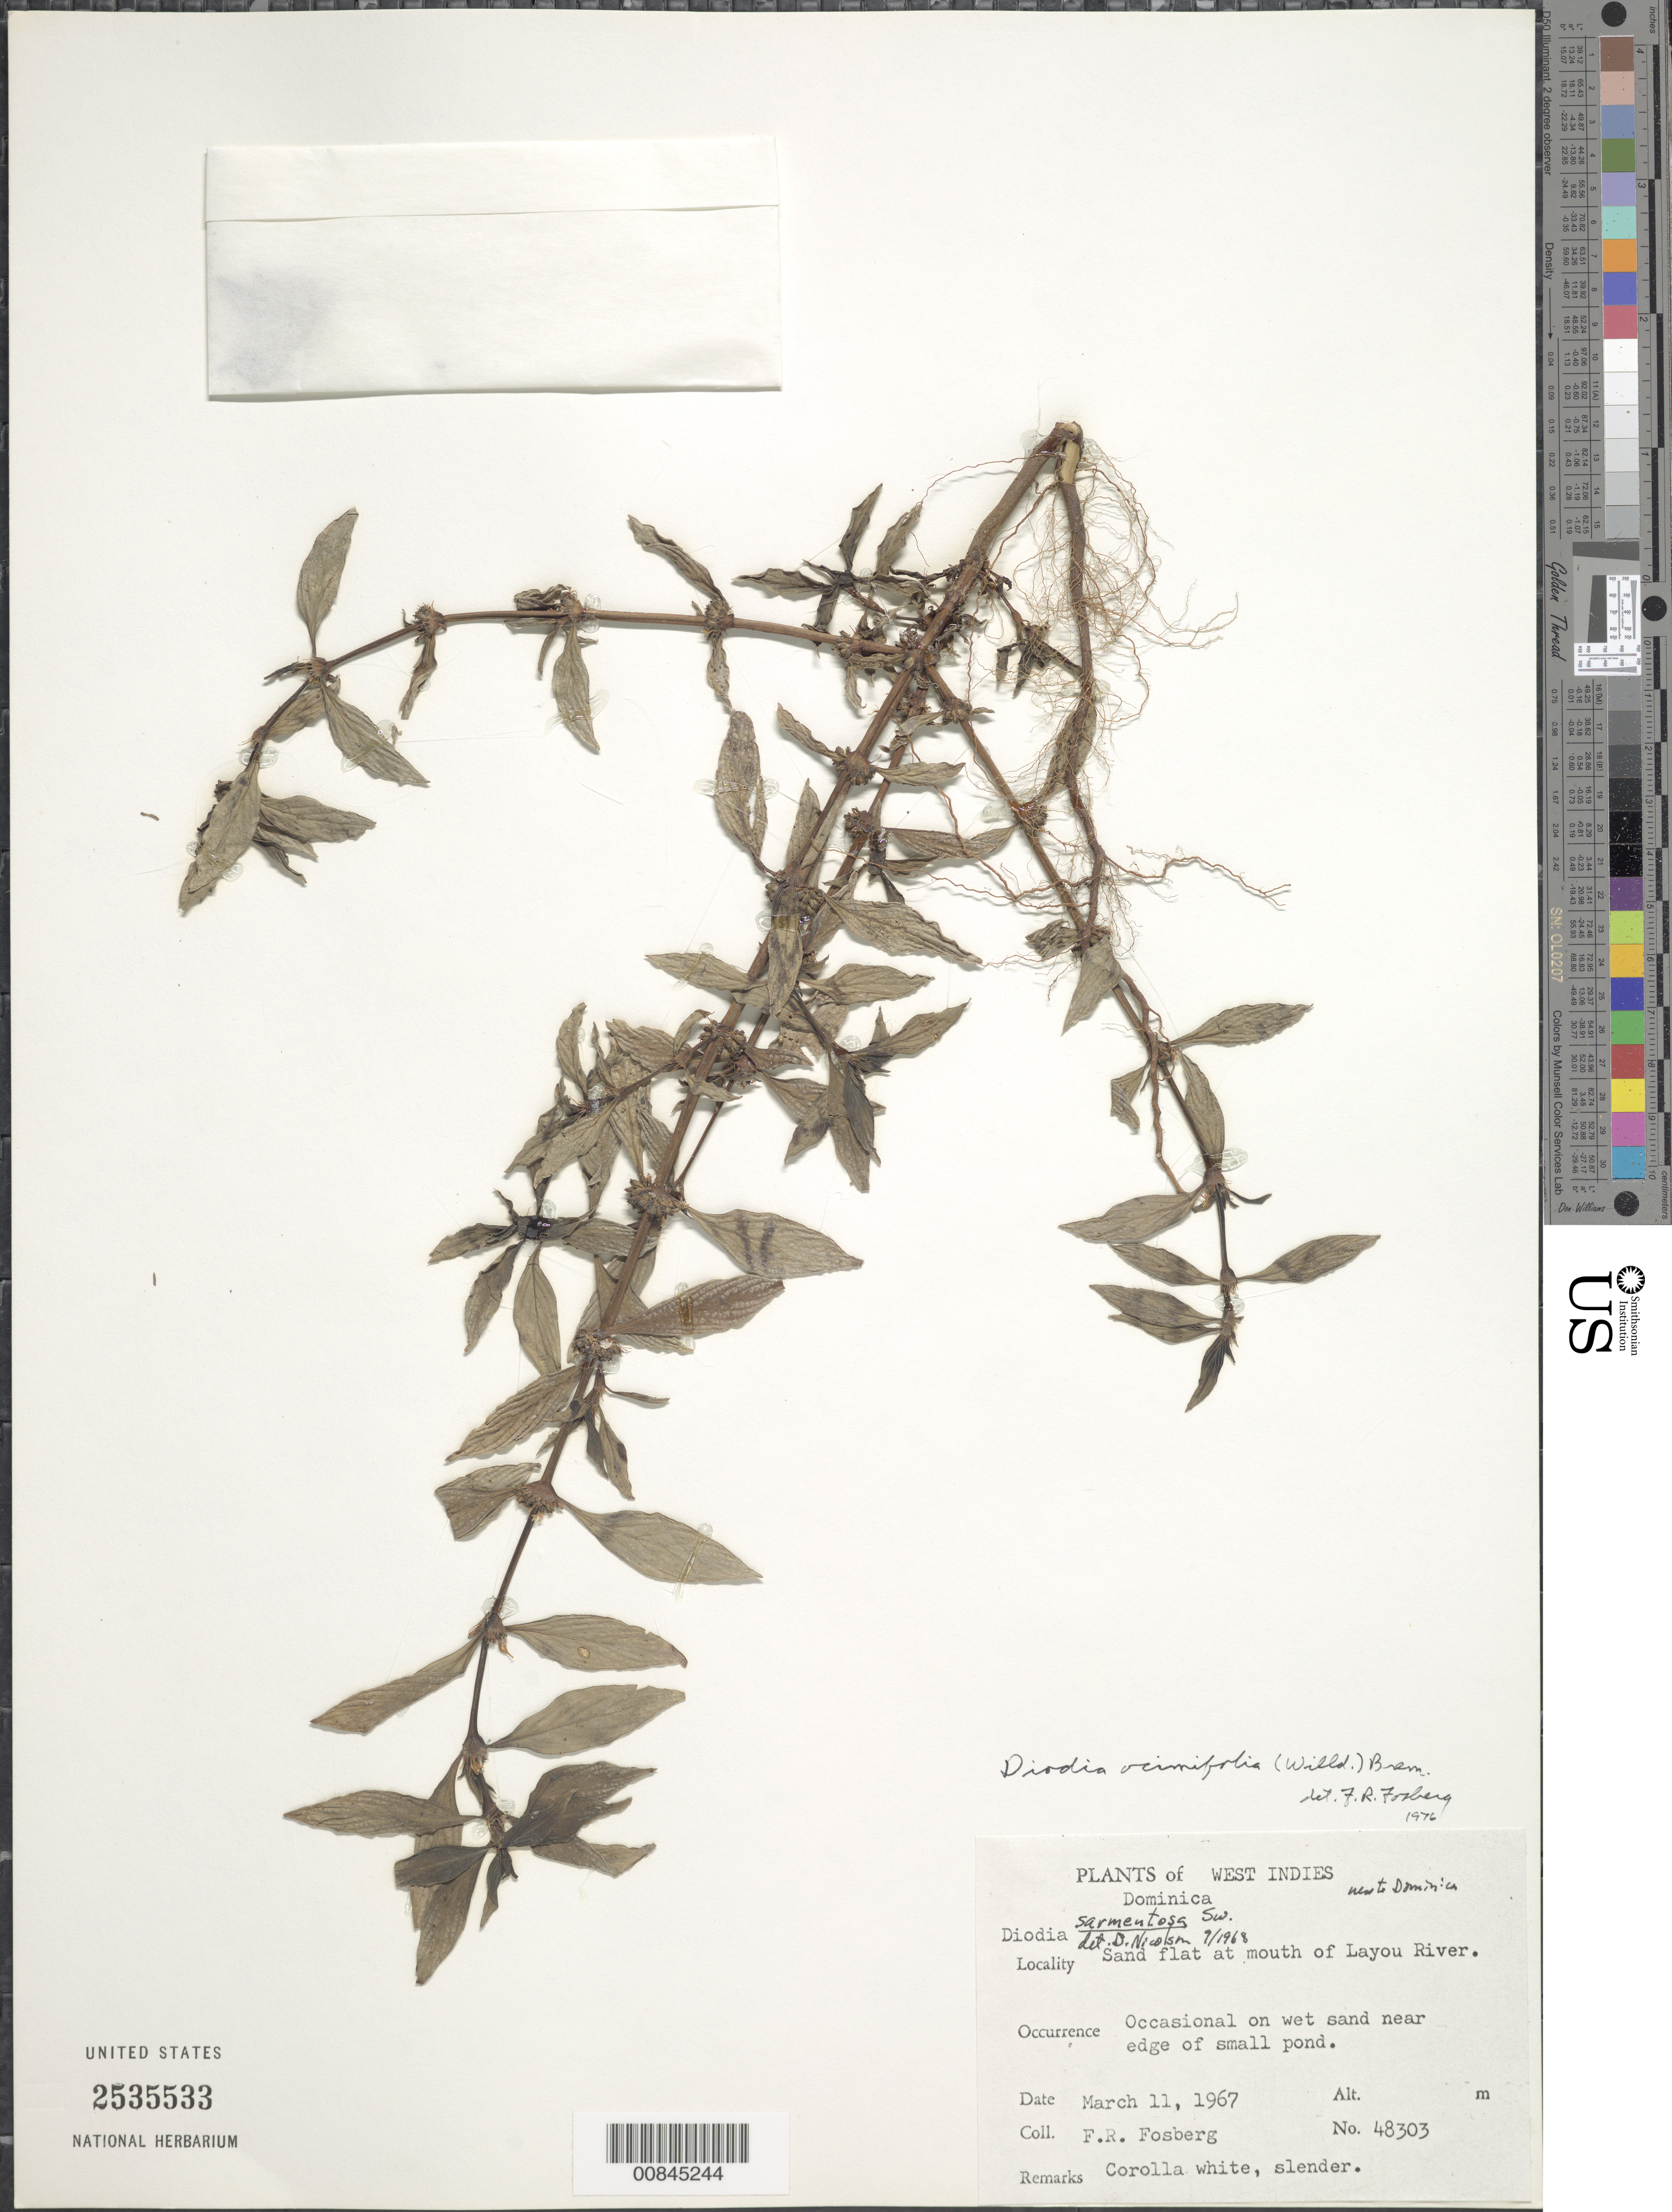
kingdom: Plantae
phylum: Tracheophyta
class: Magnoliopsida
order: Gentianales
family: Rubiaceae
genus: Spermacoce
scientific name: Spermacoce ocymifolia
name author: Willd. ex Roem. & Schult.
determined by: Fosberg, F. R.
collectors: F. R. Fosberg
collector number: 48303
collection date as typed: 11 Mar 1967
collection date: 1967-03-11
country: Dominica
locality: Sand flat at mouth of Layou River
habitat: Sand flat at mouth of river. On wet sand near edge of small pond.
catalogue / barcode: US 2535533